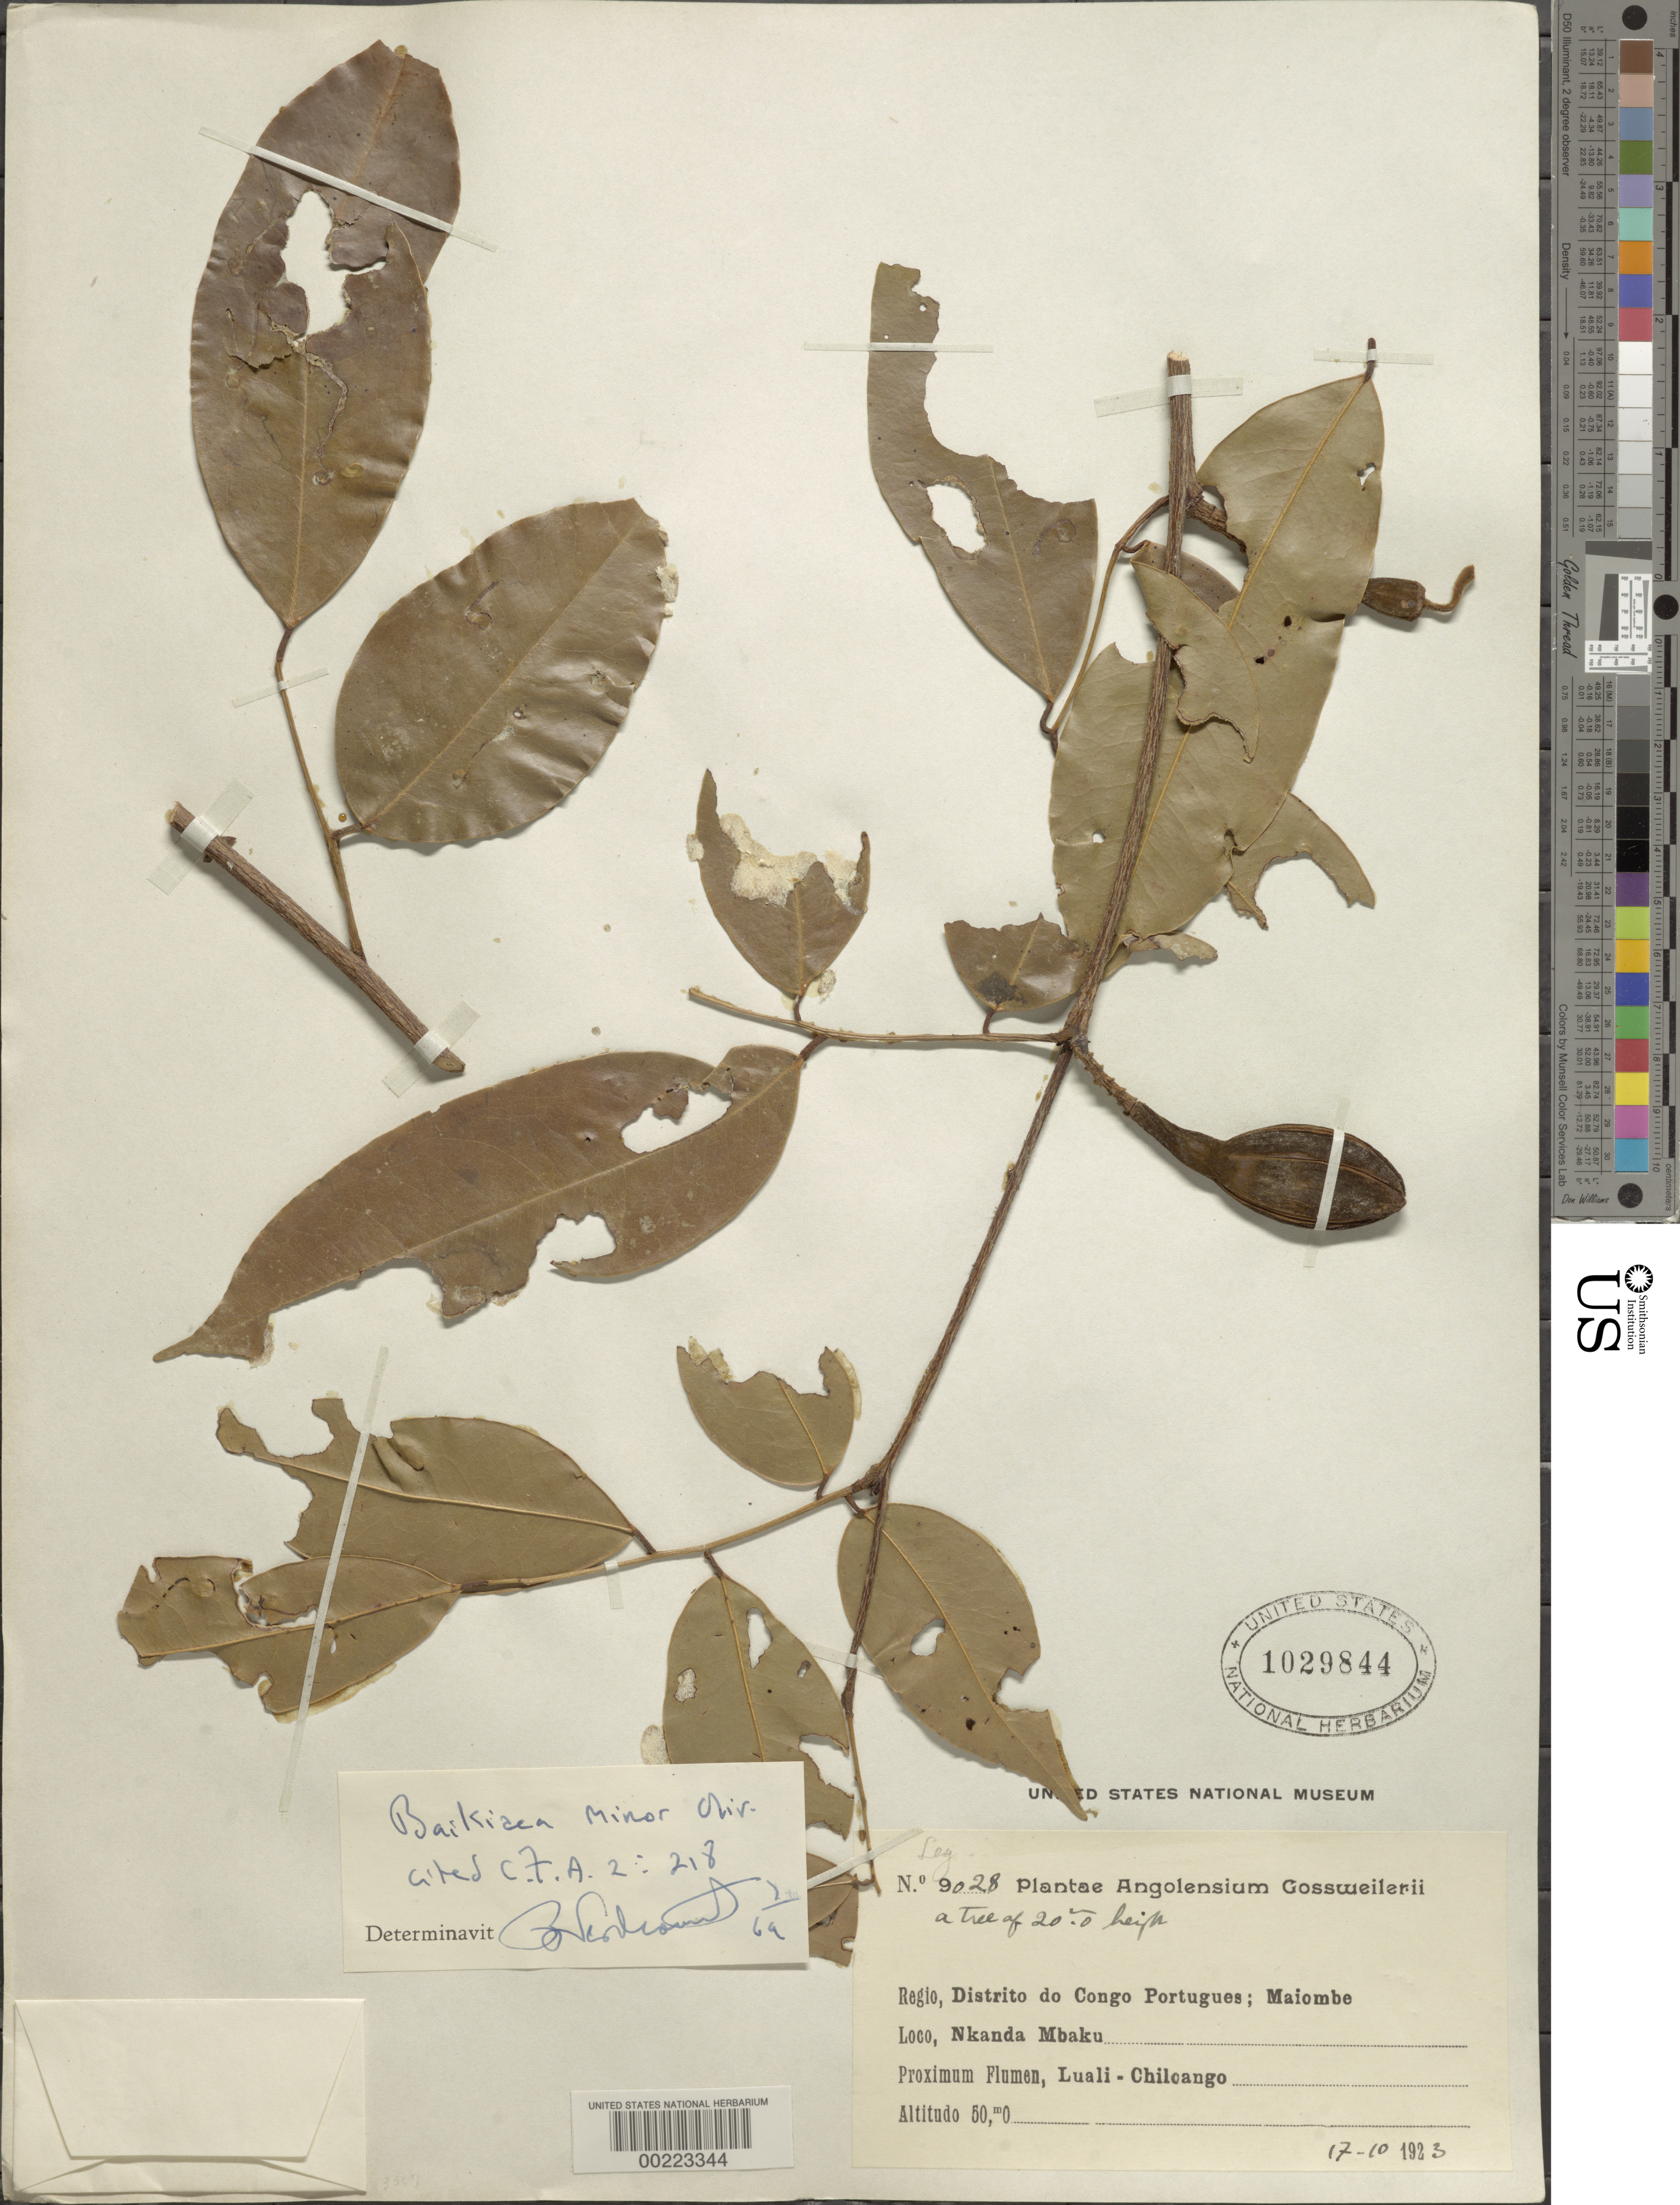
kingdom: Plantae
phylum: Tracheophyta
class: Magnoliopsida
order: Fabales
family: Fabaceae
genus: Baikiaea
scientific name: Baikiaea insignis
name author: Benth.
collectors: J. Gossweiler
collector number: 9028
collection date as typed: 17 Oct 1923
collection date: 1923-10-17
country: Angola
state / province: Cabinda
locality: Nkanda Mbaku; dist. Congo Portuges; Maiombe region; near Luali - Chilcango Rivers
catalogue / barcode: US 1029844